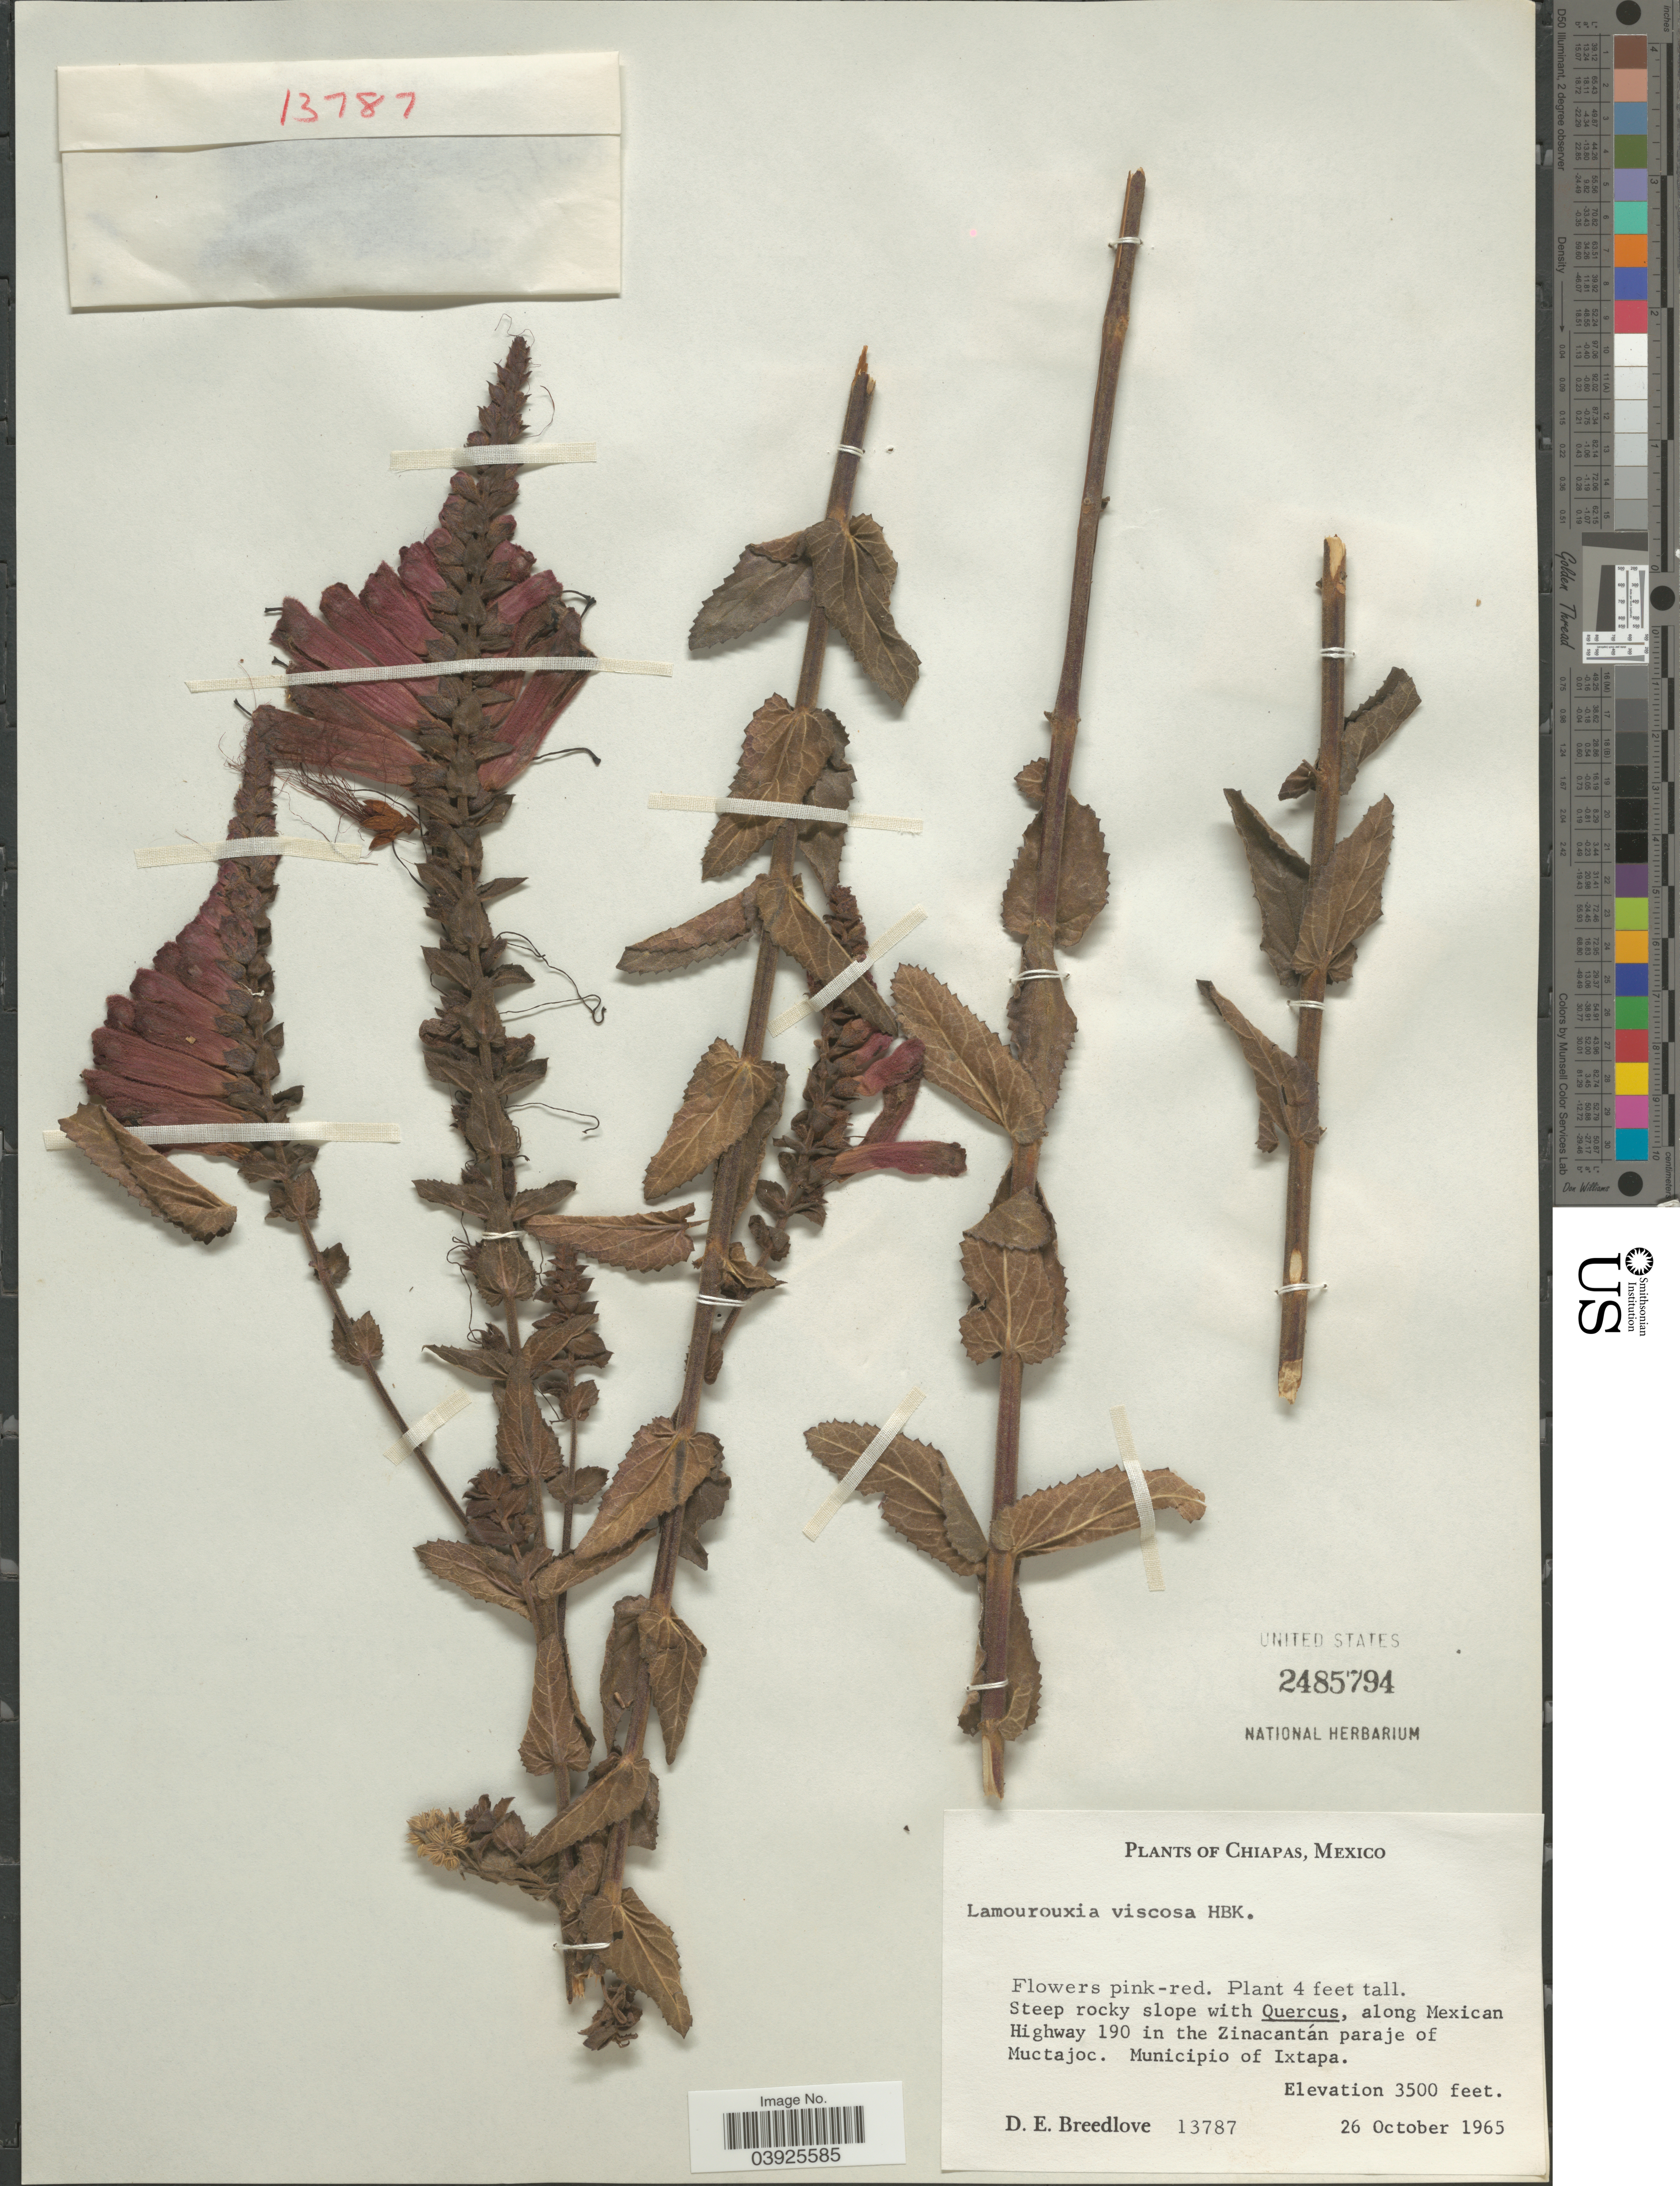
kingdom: Plantae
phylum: Tracheophyta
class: Magnoliopsida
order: Lamiales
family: Orobanchaceae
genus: Lamourouxia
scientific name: Lamourouxia viscosa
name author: Kunth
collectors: D. E. Breedlove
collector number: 13787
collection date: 1965-10-26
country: Mexico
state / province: Chiapas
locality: Along Mexican Highway 190 in the Zinacantán paraje of Muctajoc. Municipio of Ixtapa.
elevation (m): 1067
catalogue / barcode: US 2485794